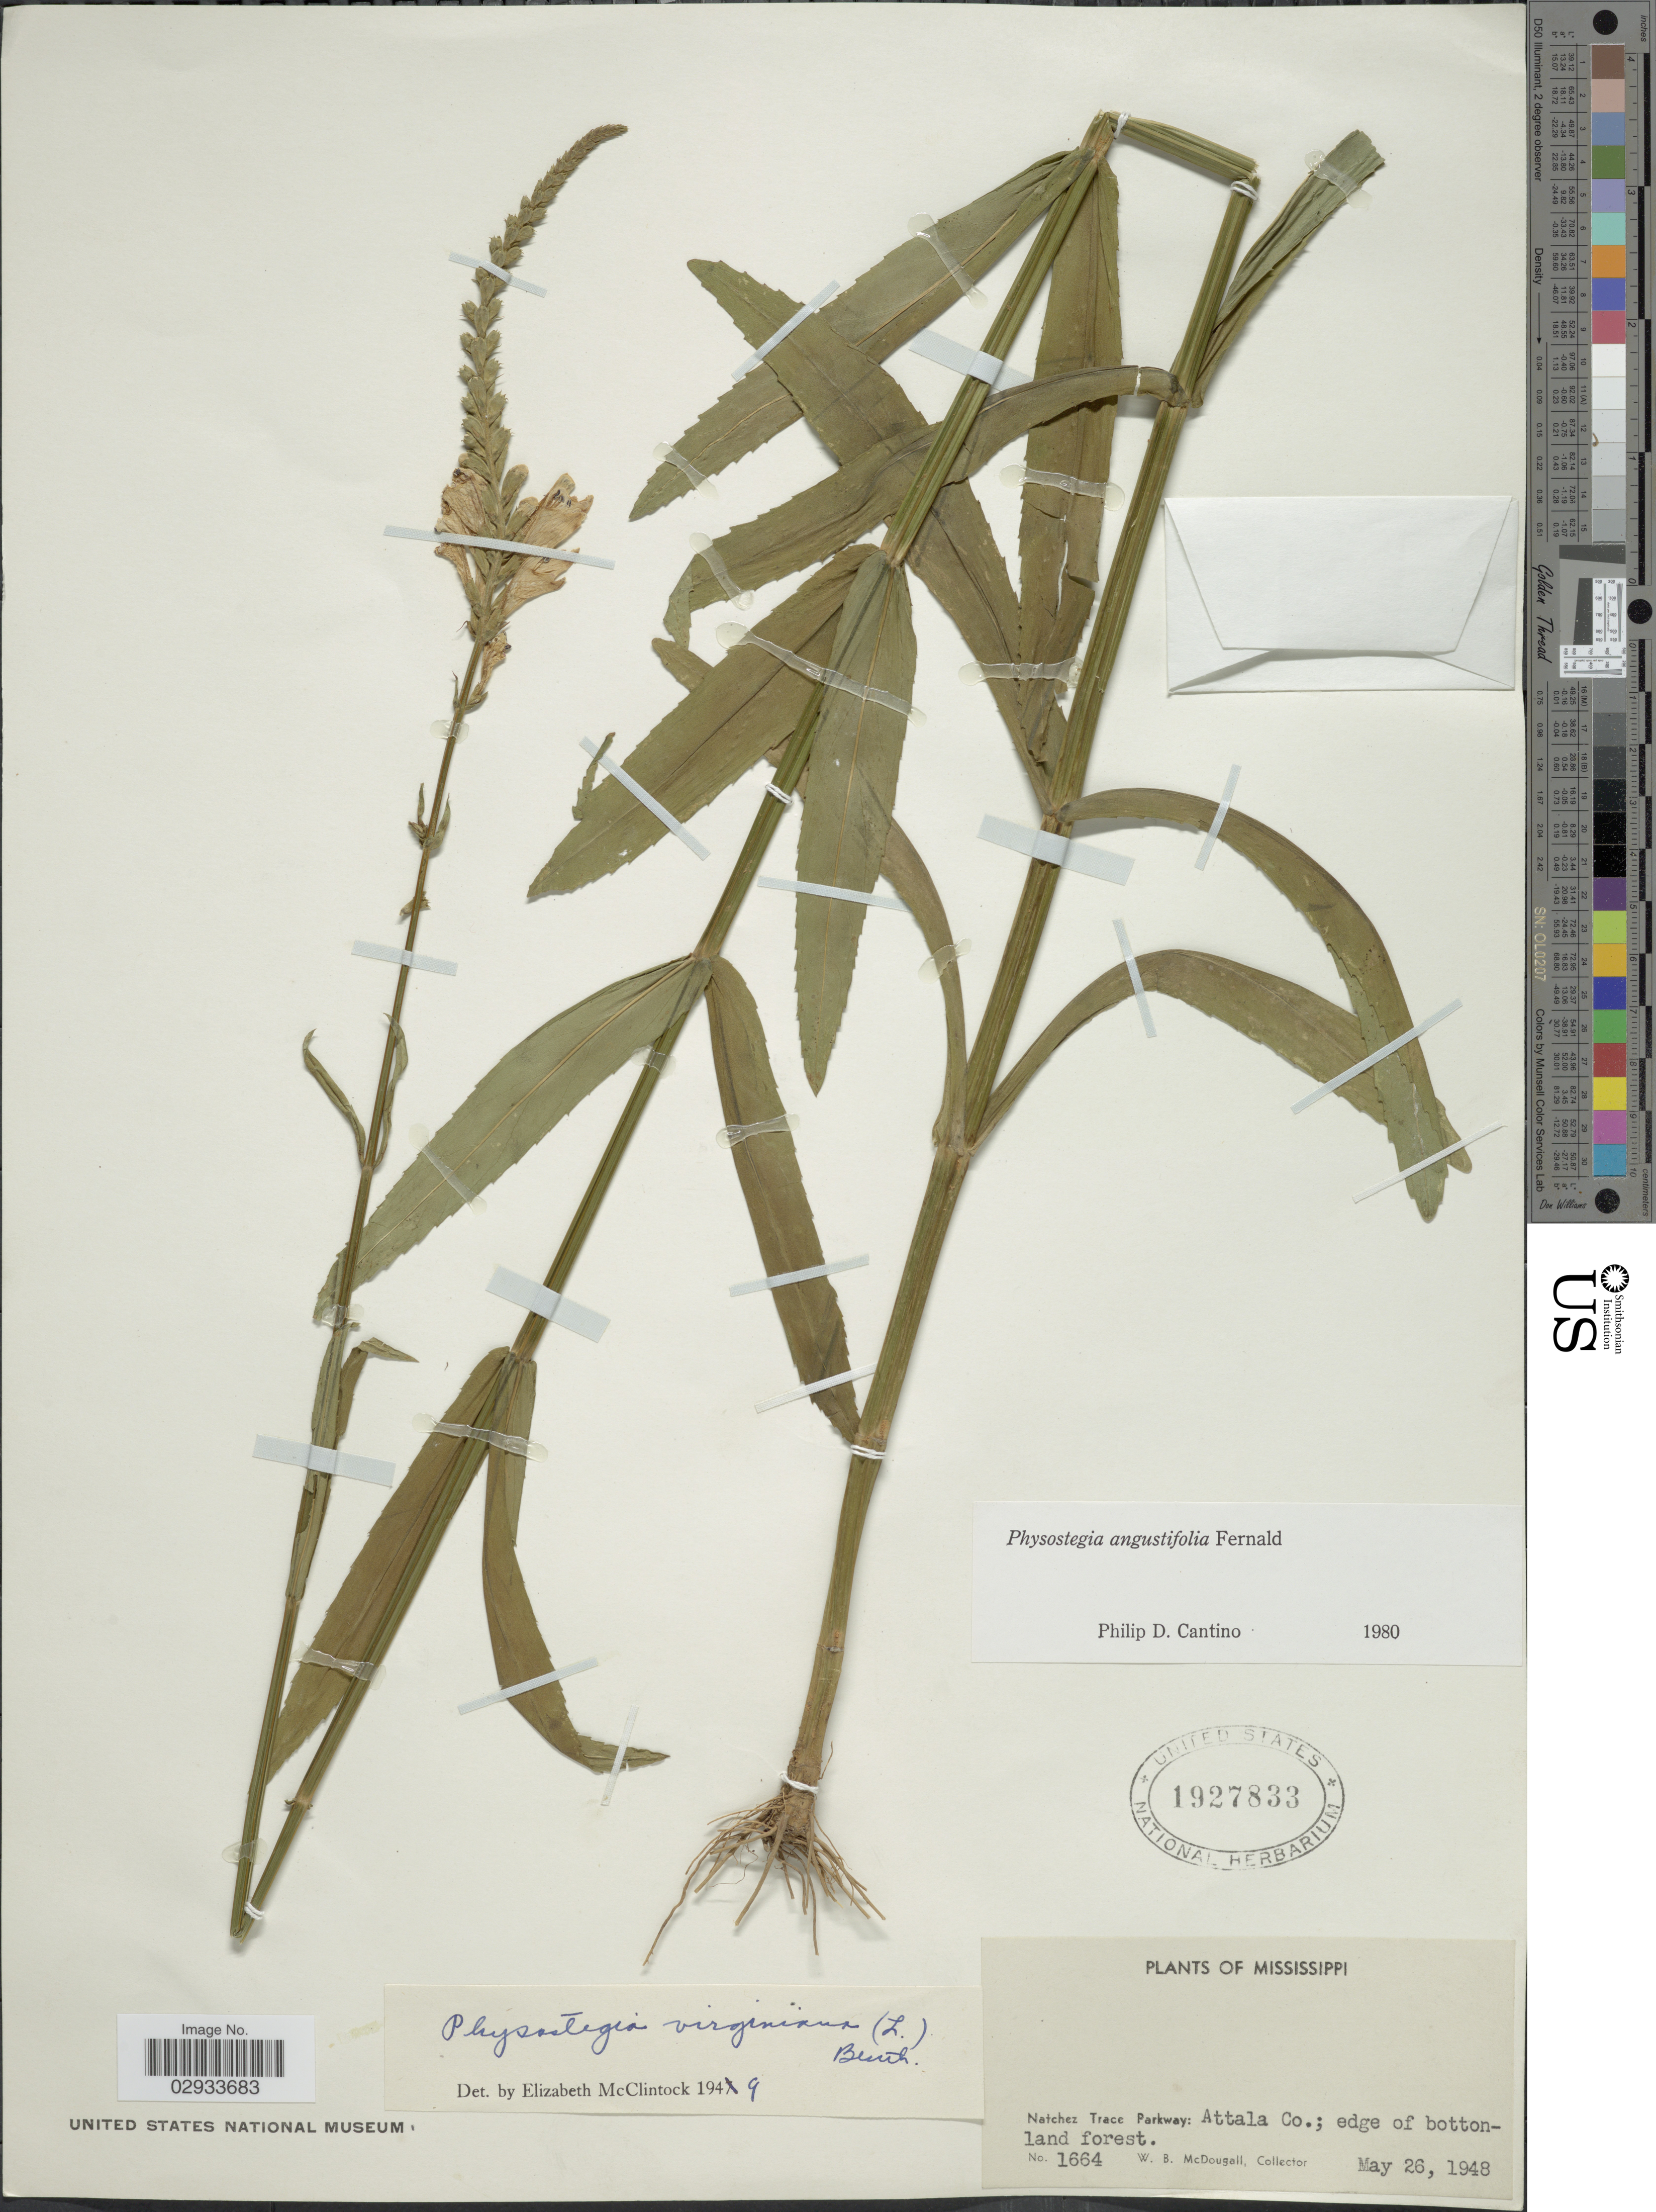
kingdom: Plantae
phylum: Tracheophyta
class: Magnoliopsida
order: Lamiales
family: Lamiaceae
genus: Physostegia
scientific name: Physostegia angustifolia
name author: Fernald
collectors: W. B. McDougall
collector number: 1664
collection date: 1948-05-26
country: United States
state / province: Mississippi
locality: Natchez Trace Parkway: Attala Co.: edge of bottonland forest.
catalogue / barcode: US 1927833